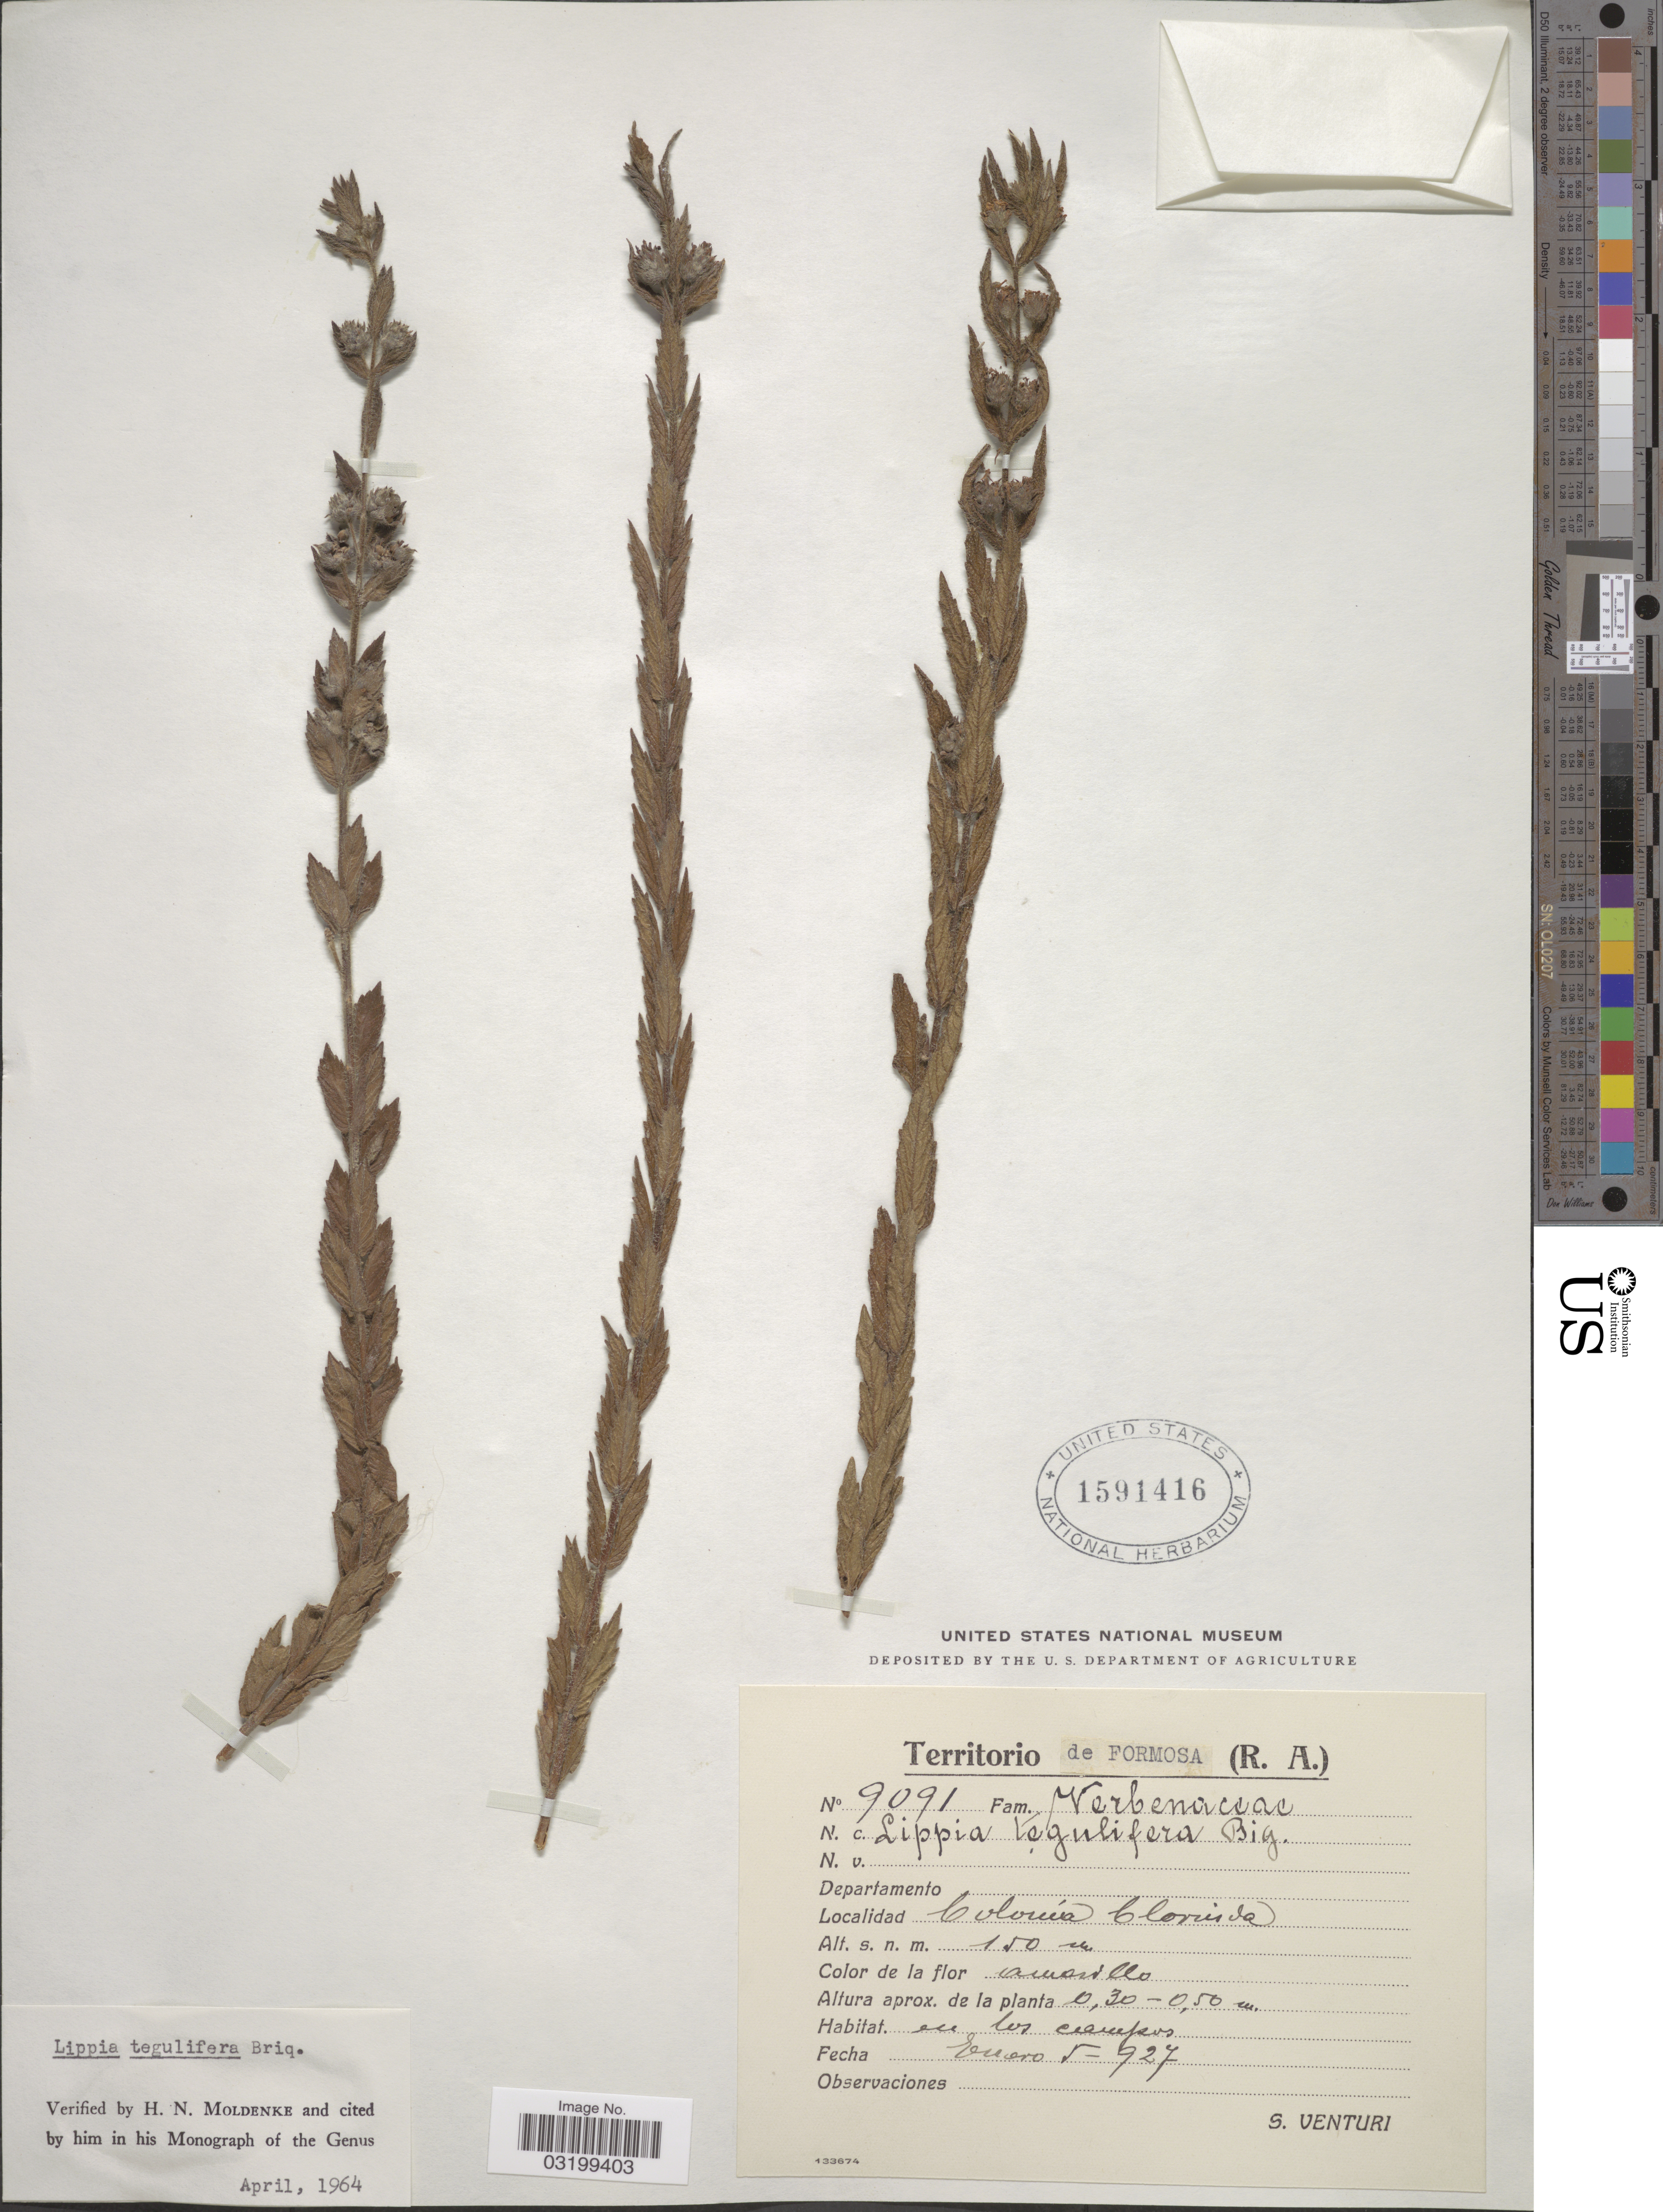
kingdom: Plantae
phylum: Tracheophyta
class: Magnoliopsida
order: Lamiales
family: Verbenaceae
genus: Lippia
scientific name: Lippia tegulifera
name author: Briq.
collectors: S. Venturi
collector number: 9091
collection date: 1927-01-05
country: Argentina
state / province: Formosa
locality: Colonía Clorinda.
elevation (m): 150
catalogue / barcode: US 1591416